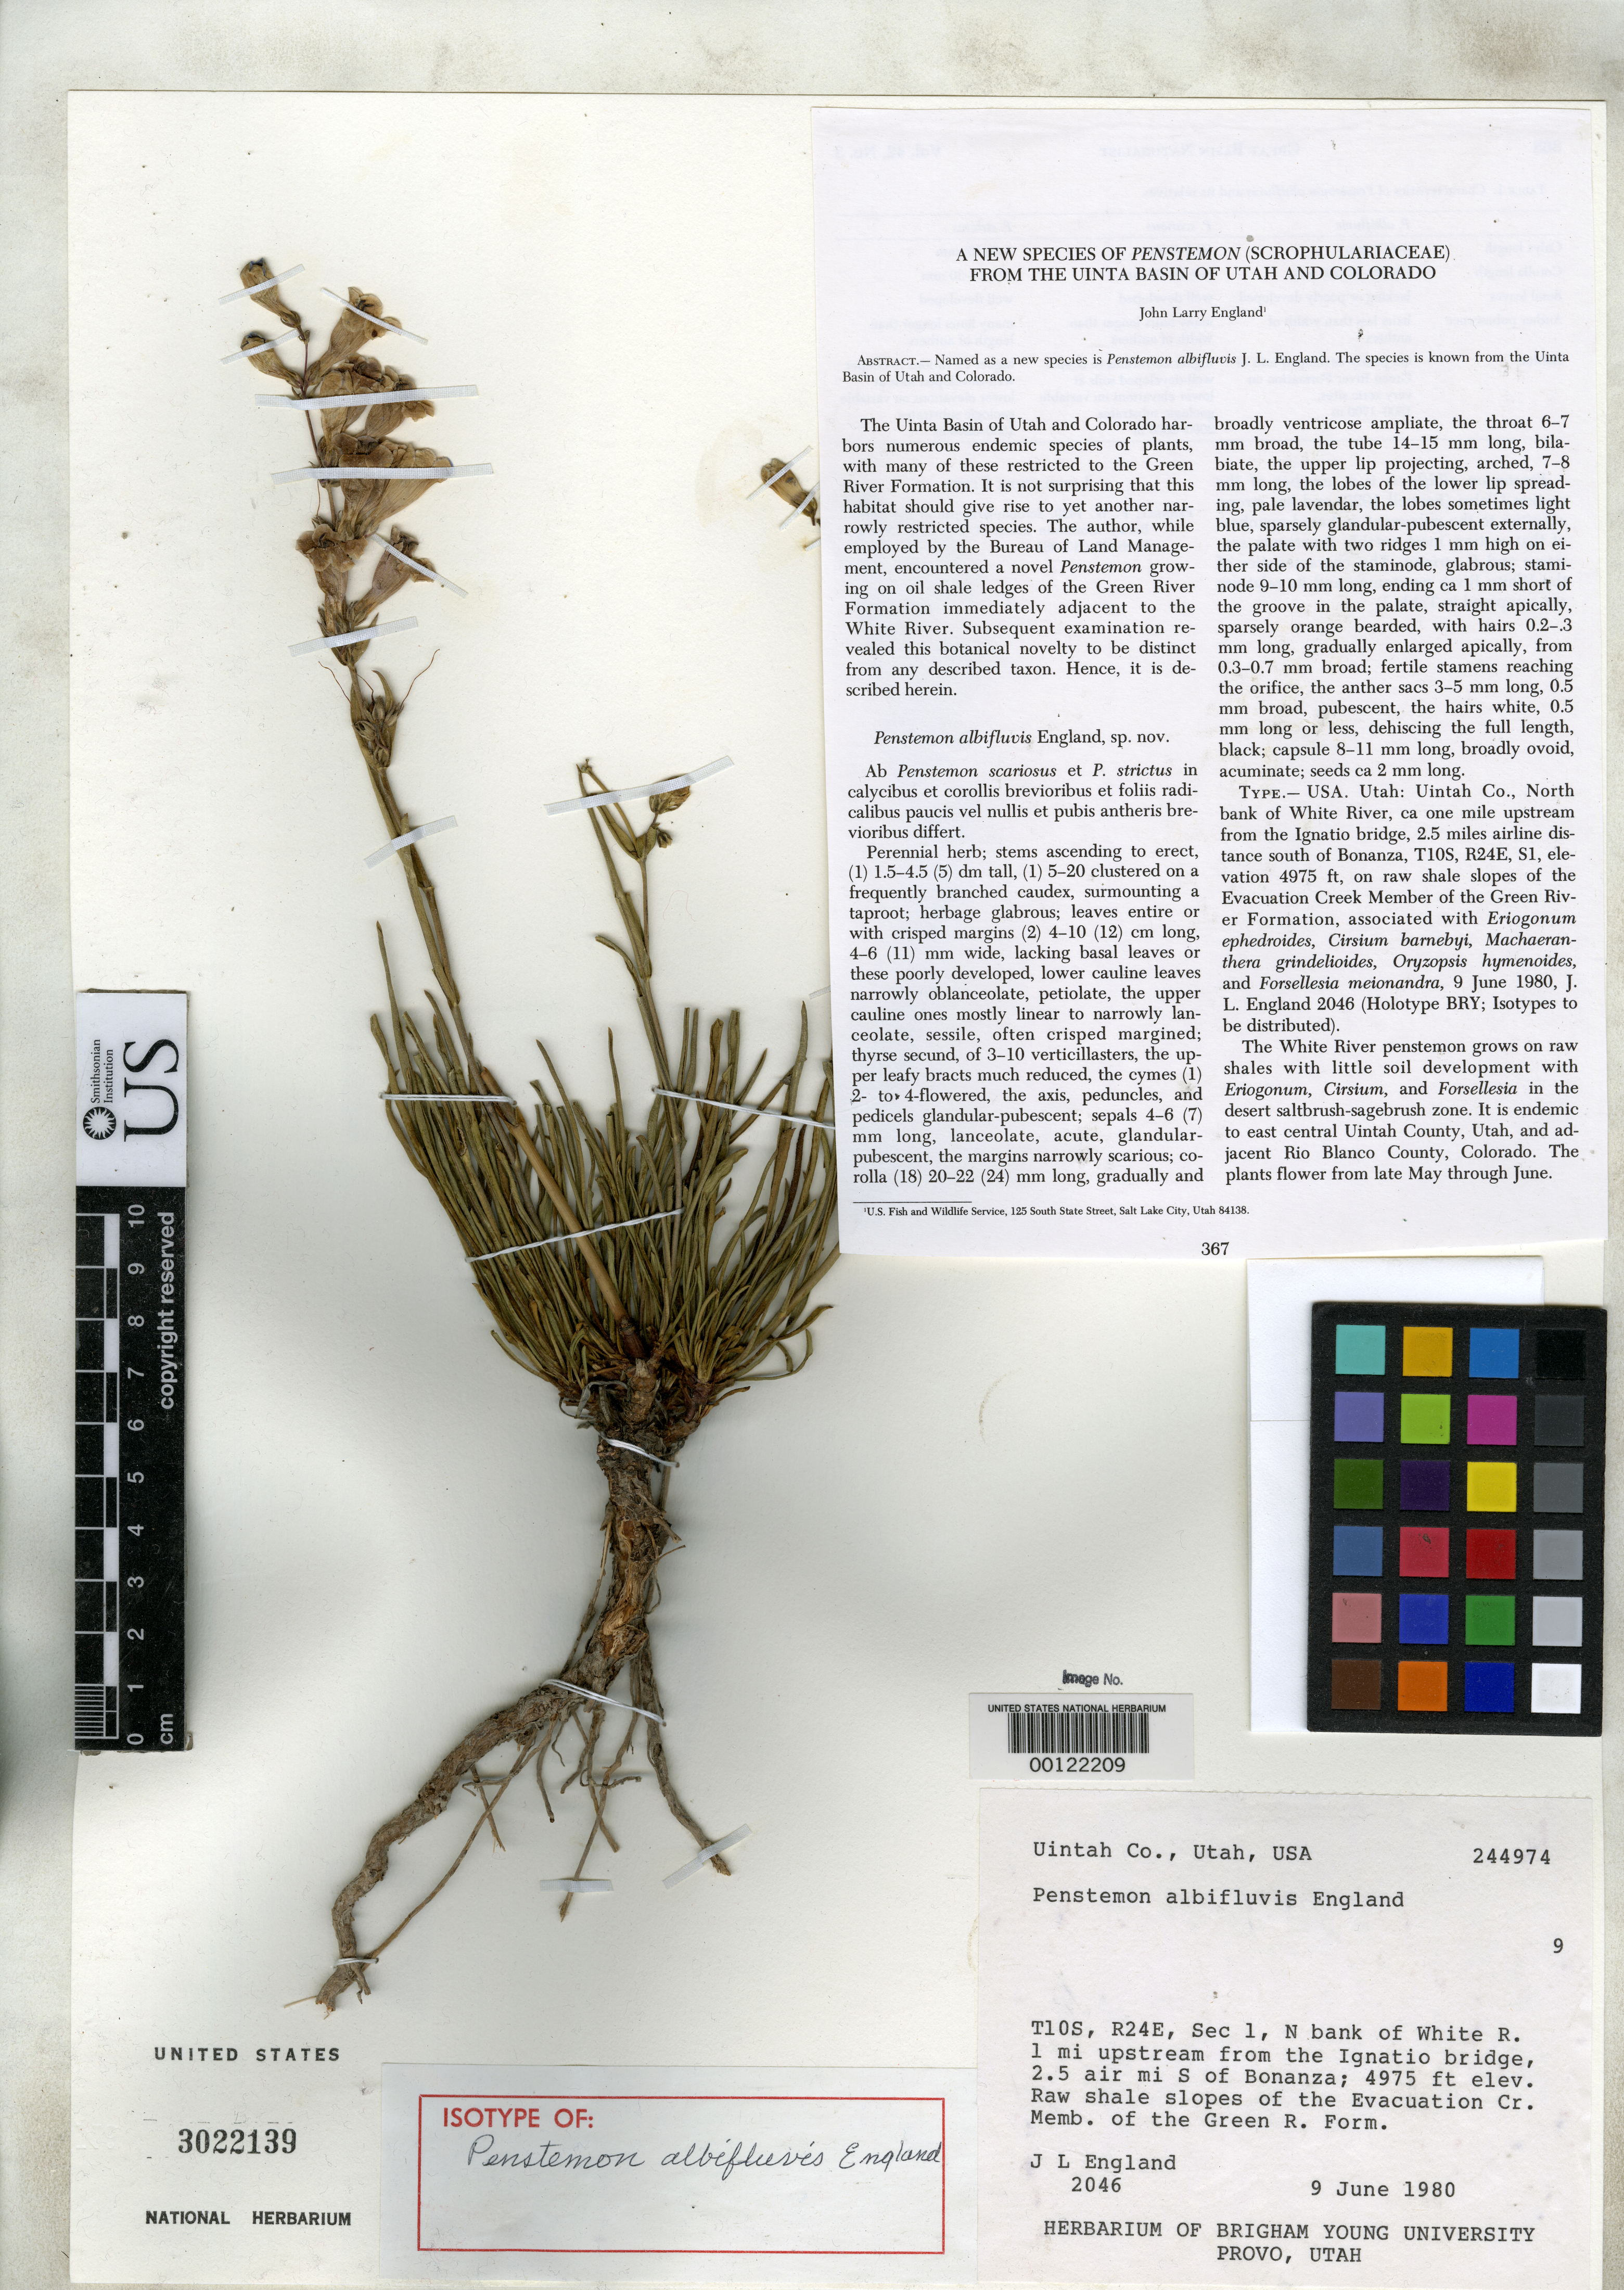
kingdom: Plantae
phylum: Tracheophyta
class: Magnoliopsida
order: Lamiales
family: Plantaginaceae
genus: Penstemon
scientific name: Penstemon albifluvis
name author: England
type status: Isotype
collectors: J. England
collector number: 2046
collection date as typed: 09 Jun 1980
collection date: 1980-06-09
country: United States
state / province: Utah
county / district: Uintah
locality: N bank of White R., 1 mi upstream from Ignatio Bridge; alt. 4975 ft.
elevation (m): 1516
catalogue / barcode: US 3022139